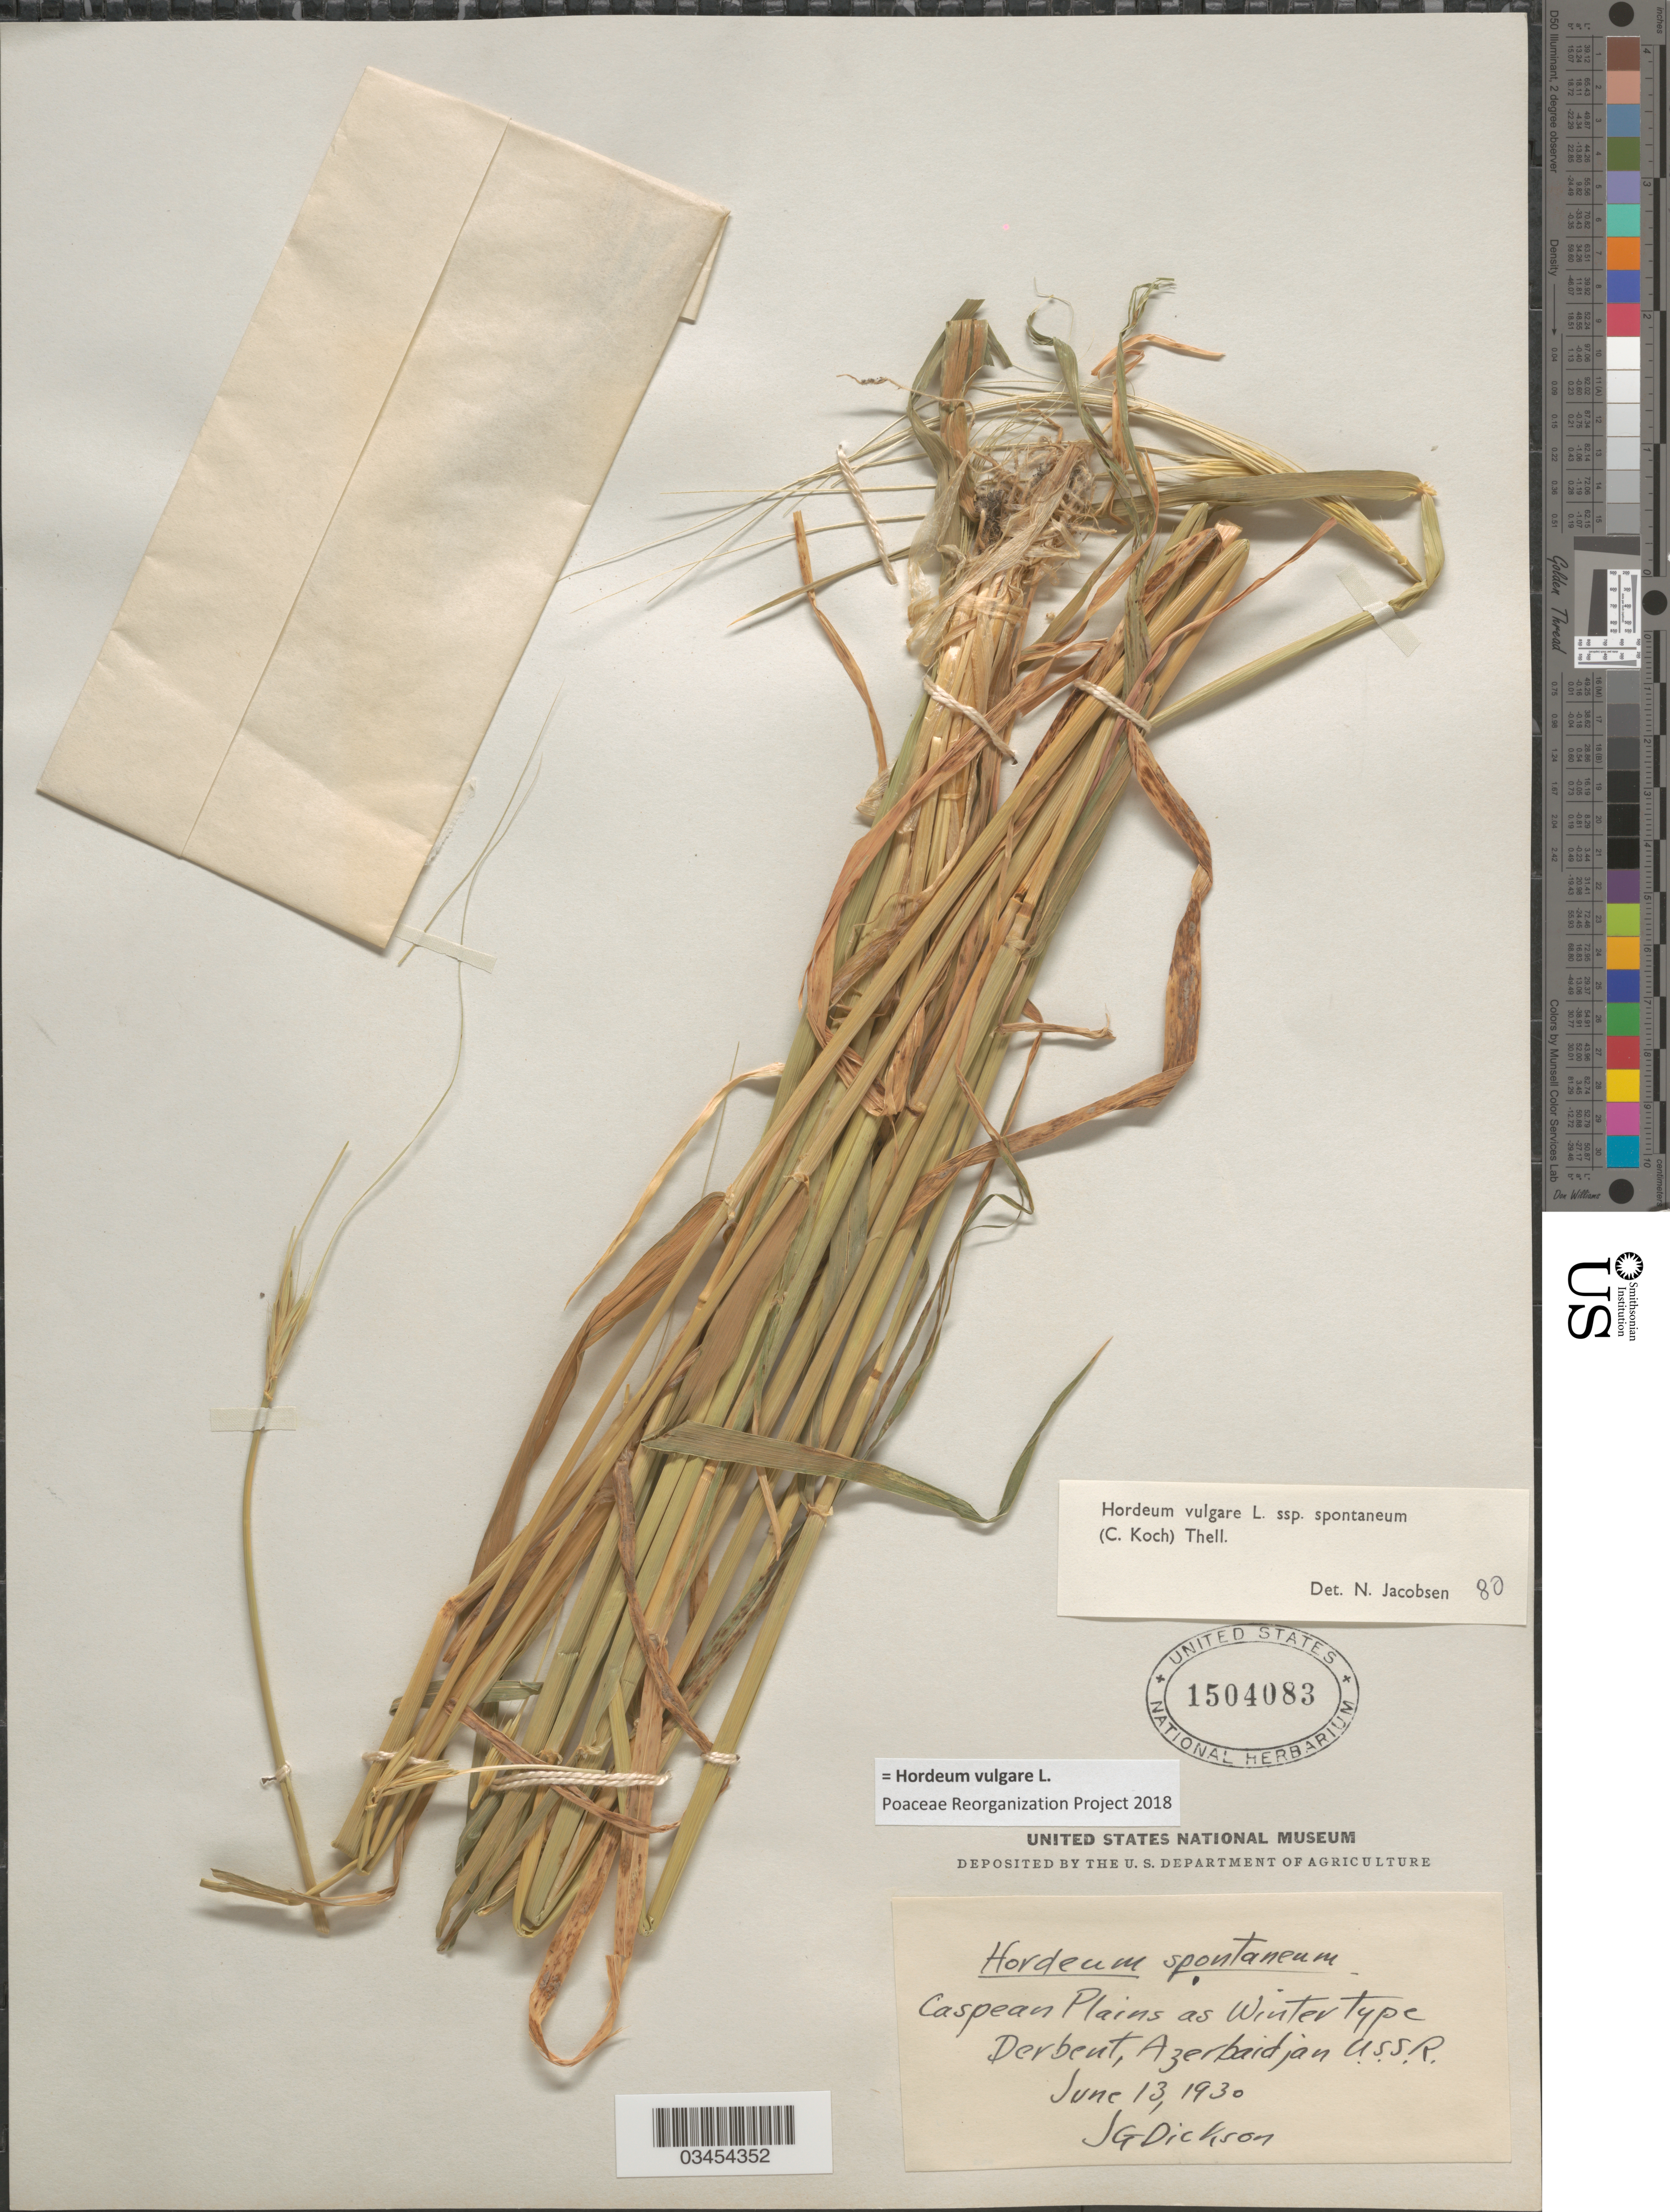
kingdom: Plantae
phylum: Tracheophyta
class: Liliopsida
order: Poales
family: Poaceae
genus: Hordeum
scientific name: Hordeum vulgare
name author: L.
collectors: J. Dickson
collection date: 1930-06-13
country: Azerbaijan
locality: Caspean Plains as Wintertype. Derbent, Azerbaidjan U.S.S.R.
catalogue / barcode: US 1504083